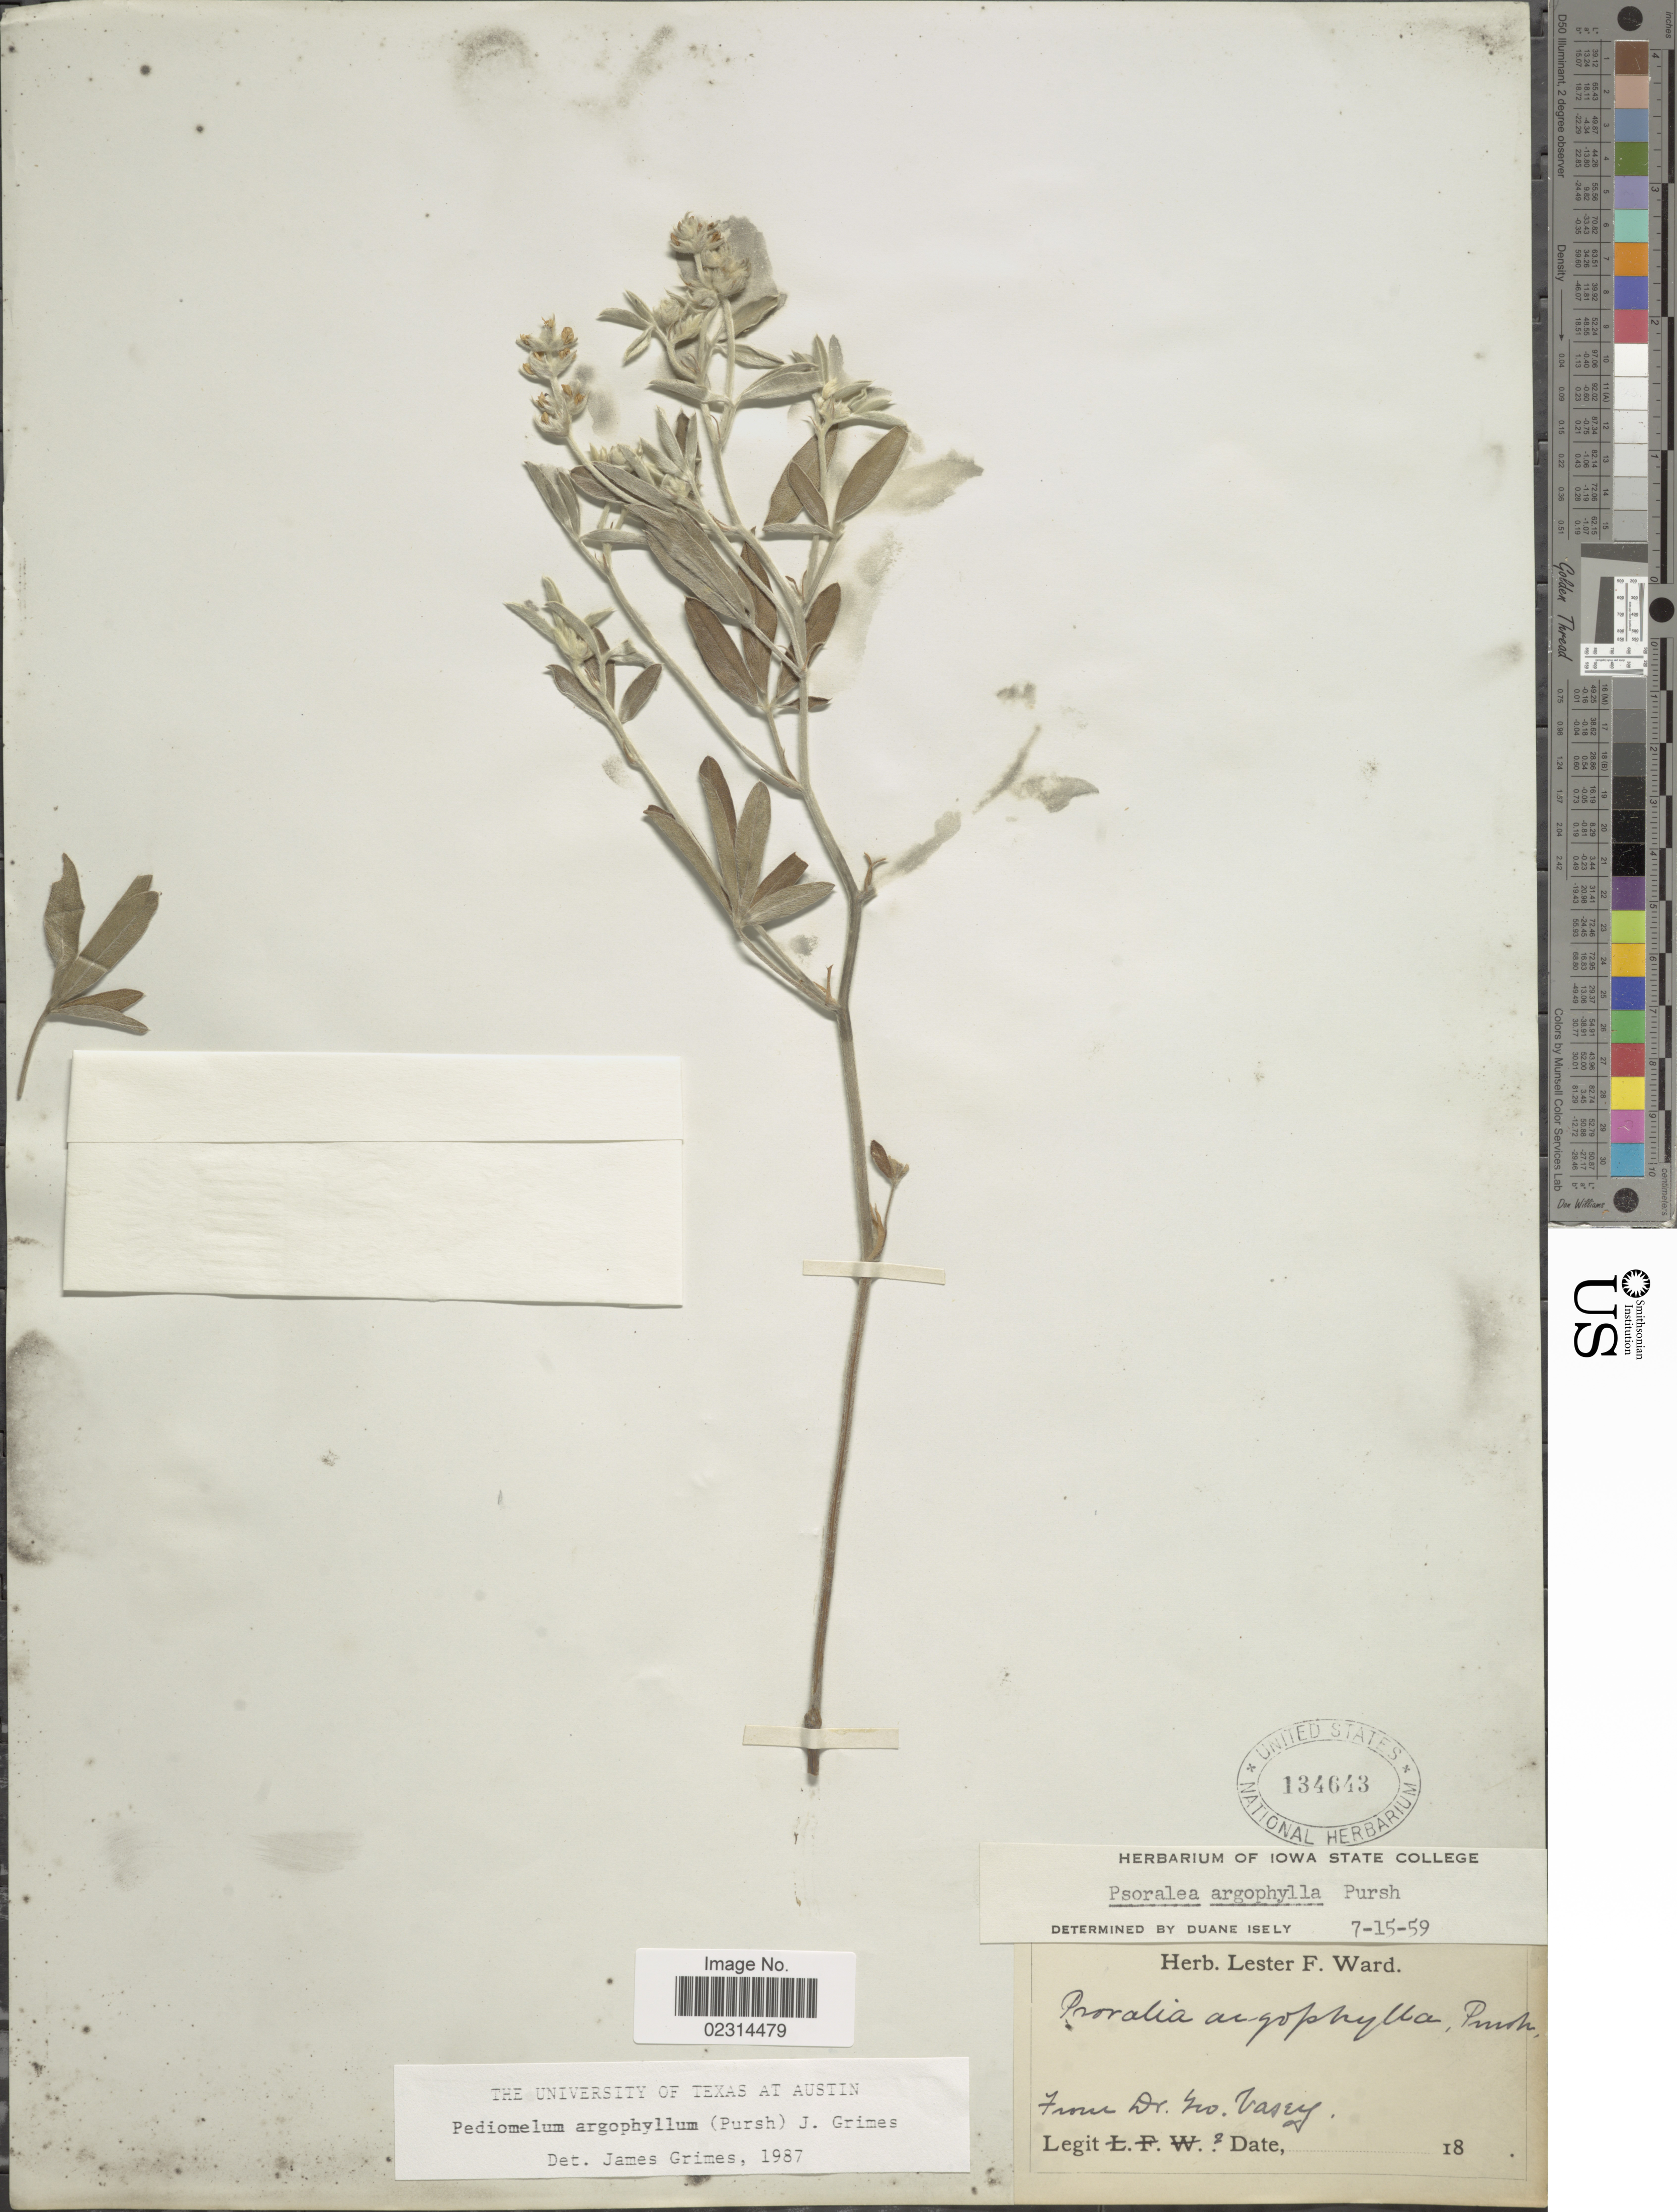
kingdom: Plantae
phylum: Tracheophyta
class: Magnoliopsida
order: Fabales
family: Fabaceae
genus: Pediomelum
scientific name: Pediomelum argophyllum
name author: (Pursh) J.W. Grimes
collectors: G. Vasey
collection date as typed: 18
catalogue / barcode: US 134643